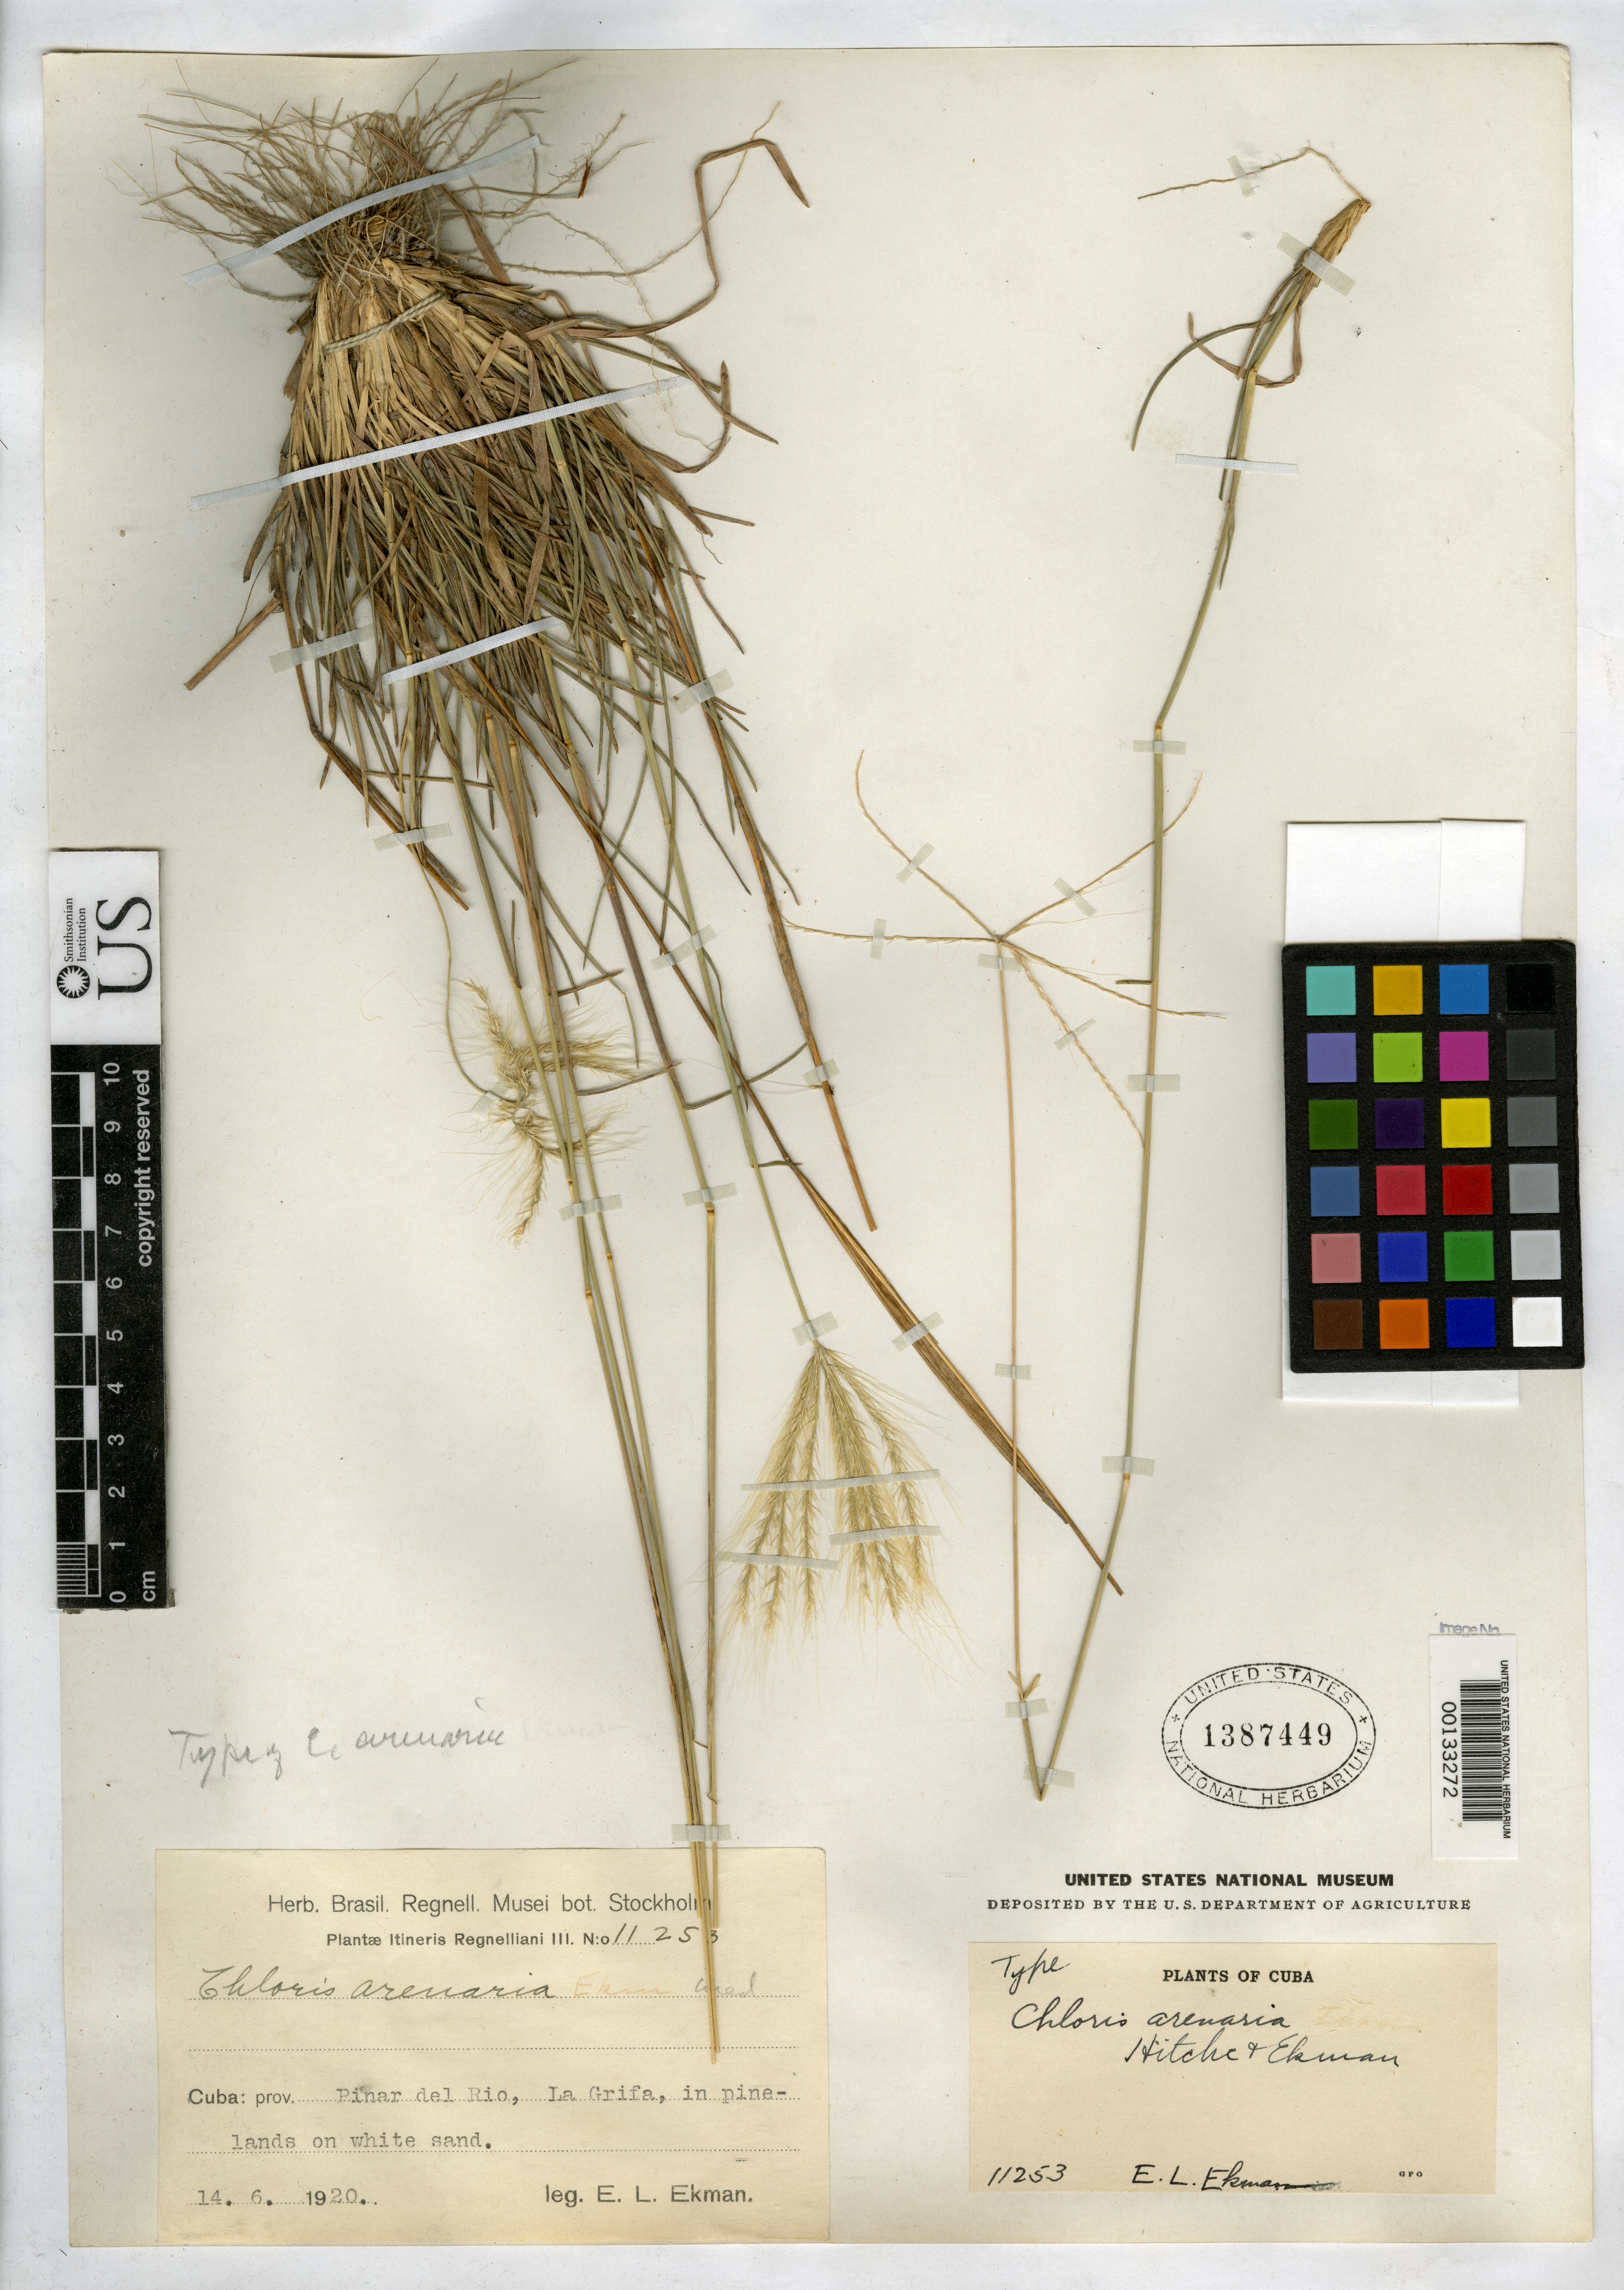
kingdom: Plantae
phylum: Tracheophyta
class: Liliopsida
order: Poales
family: Poaceae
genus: Chloris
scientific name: Chloris arenaria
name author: Hitchc. & Ekman in Hitchc.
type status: Holotype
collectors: E. L. Ekman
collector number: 11253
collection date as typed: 14 Jun 1920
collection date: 1920-06-14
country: Cuba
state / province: Pinar del Río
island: Greater Antilles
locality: La Grifa.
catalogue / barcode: US 1387449